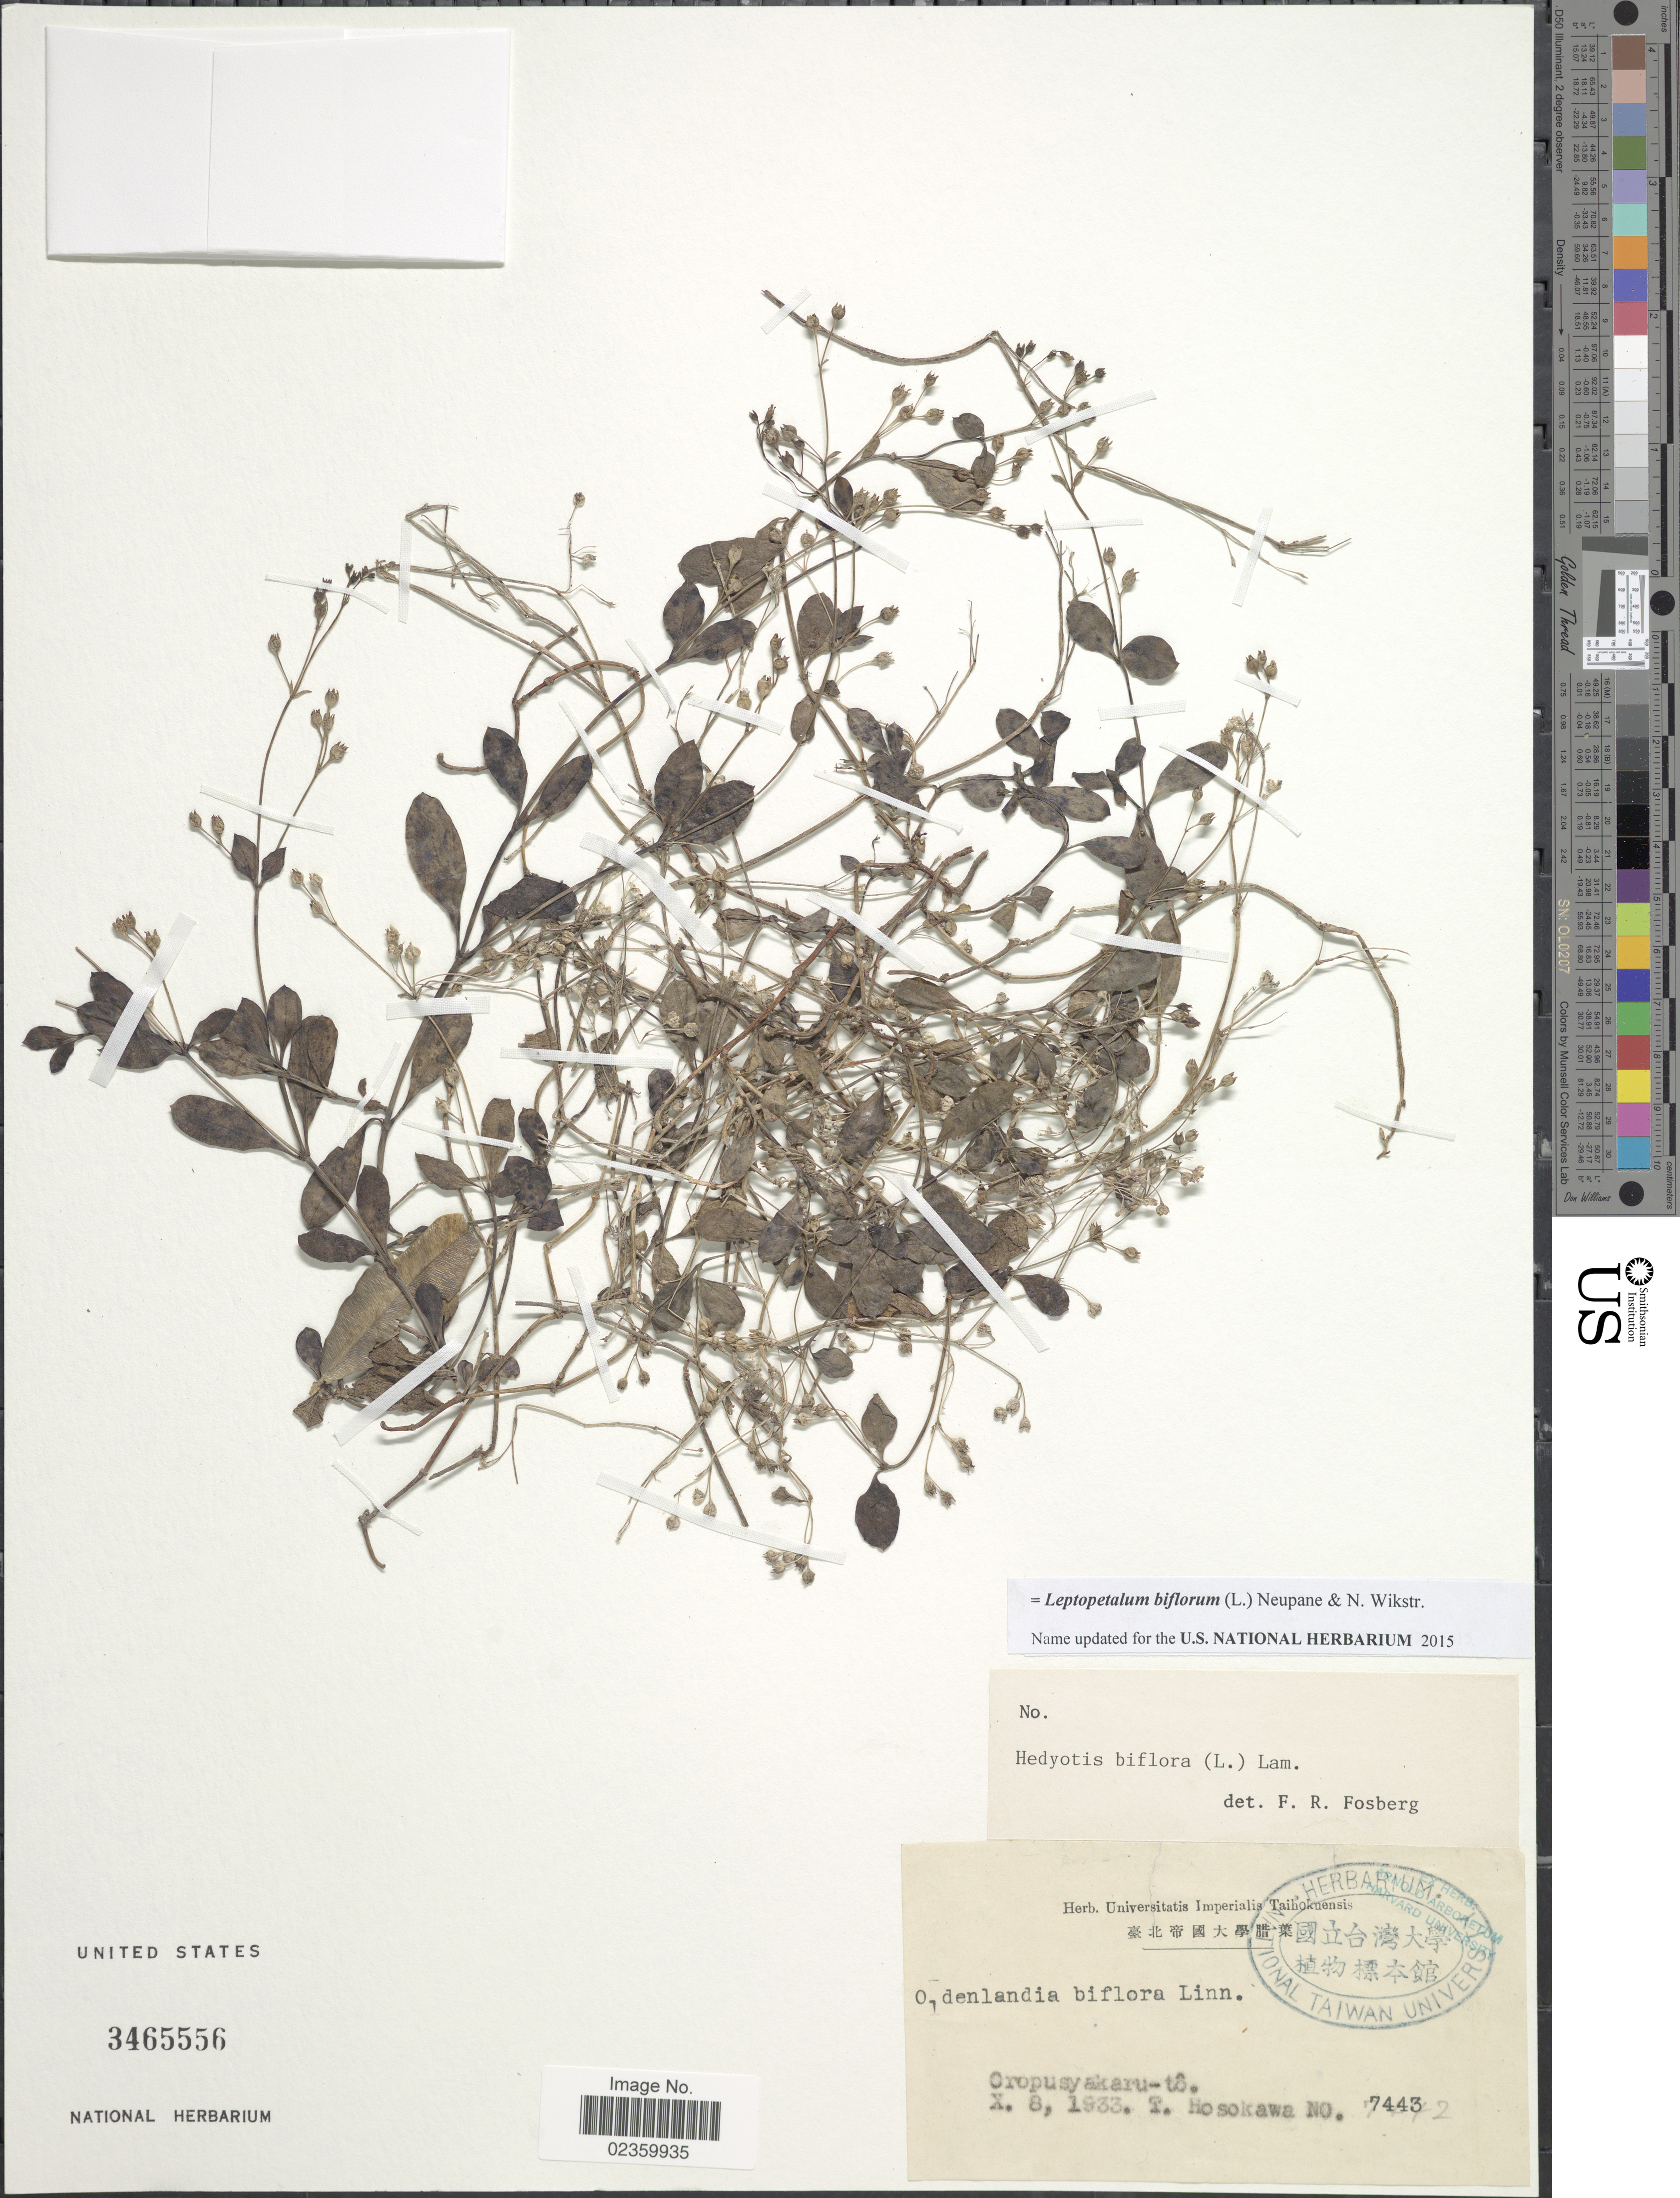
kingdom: Plantae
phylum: Tracheophyta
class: Magnoliopsida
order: Gentianales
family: Rubiaceae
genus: Leptopetalum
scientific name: Leptopetalum biflorum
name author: (L.) Neupane & N. Wikstr.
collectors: T. Hosokawa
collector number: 7443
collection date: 1933-10-08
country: Palau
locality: Oropusyakaru-to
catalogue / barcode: US 3465556